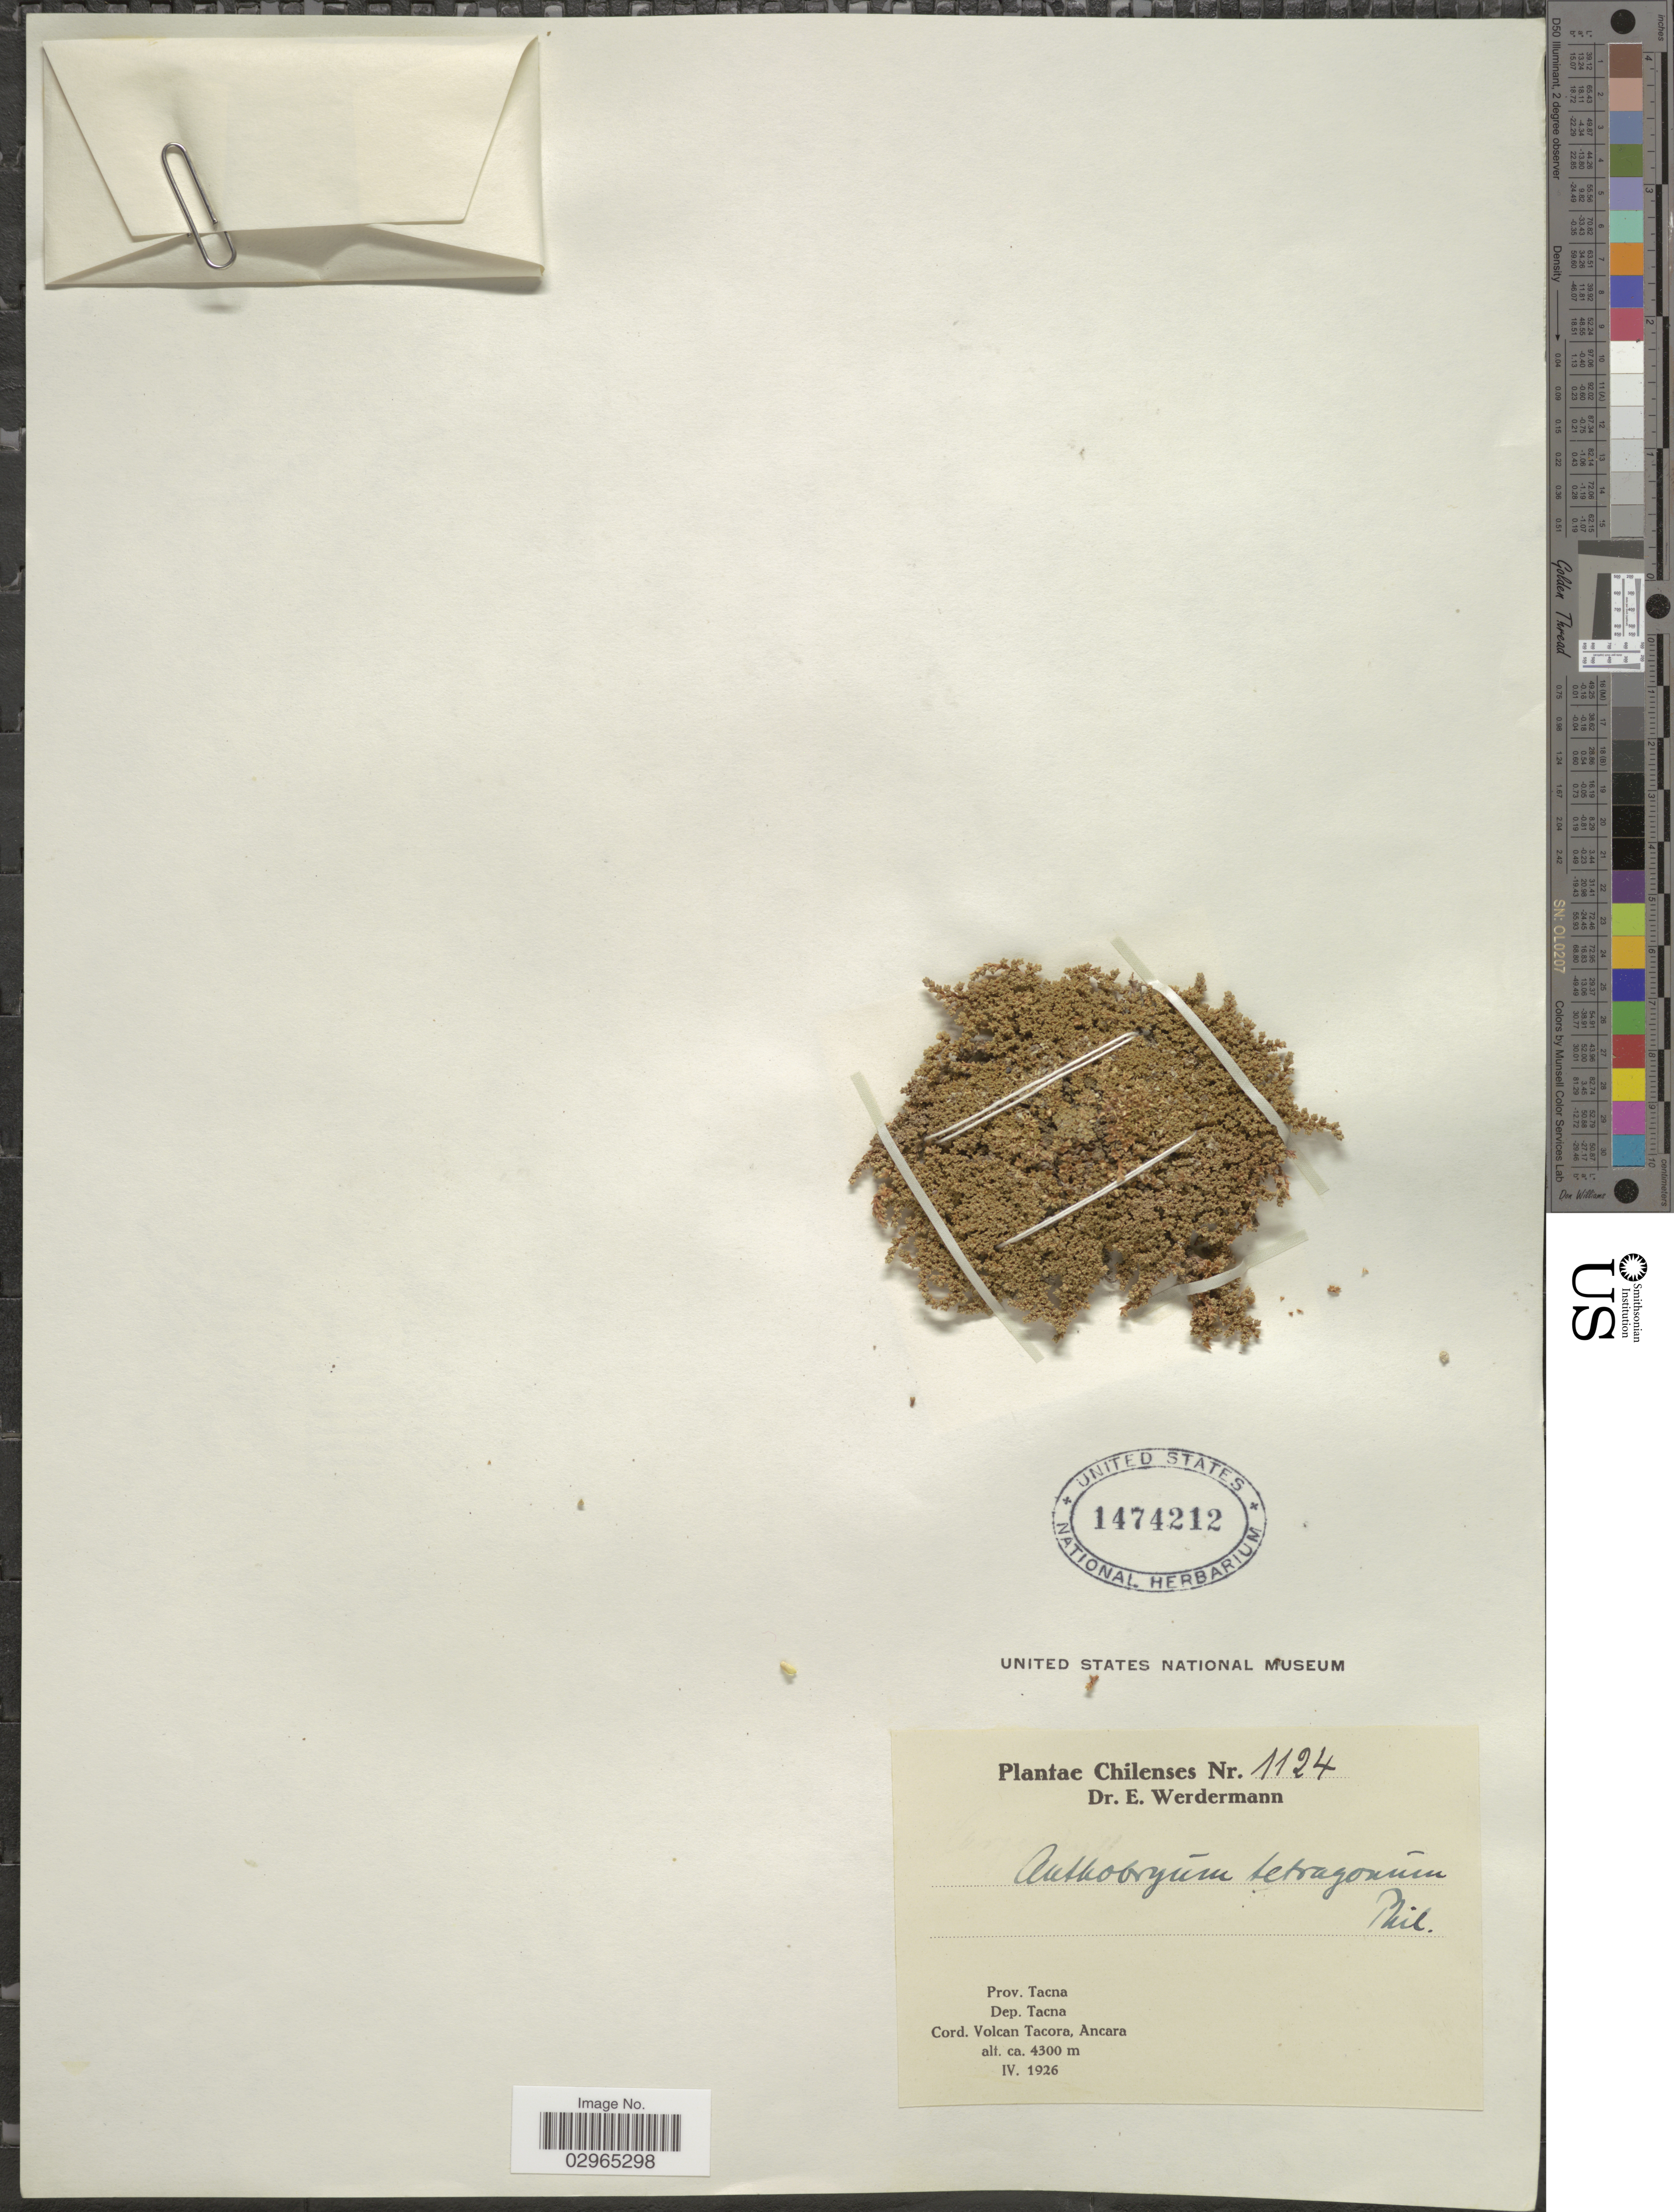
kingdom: Plantae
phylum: Tracheophyta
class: Magnoliopsida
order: Caryophyllales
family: Frankeniaceae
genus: Anthobryum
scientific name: Anthobryum triandrum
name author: (J. Rémy) Surgis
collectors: E. Werdermann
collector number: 1124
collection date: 1926-04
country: Peru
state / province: Tacna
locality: Prov. Tacna. Dep. Tacna. Cord. Volcan Tacora, Ancara.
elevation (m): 4300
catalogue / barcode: US 1474212